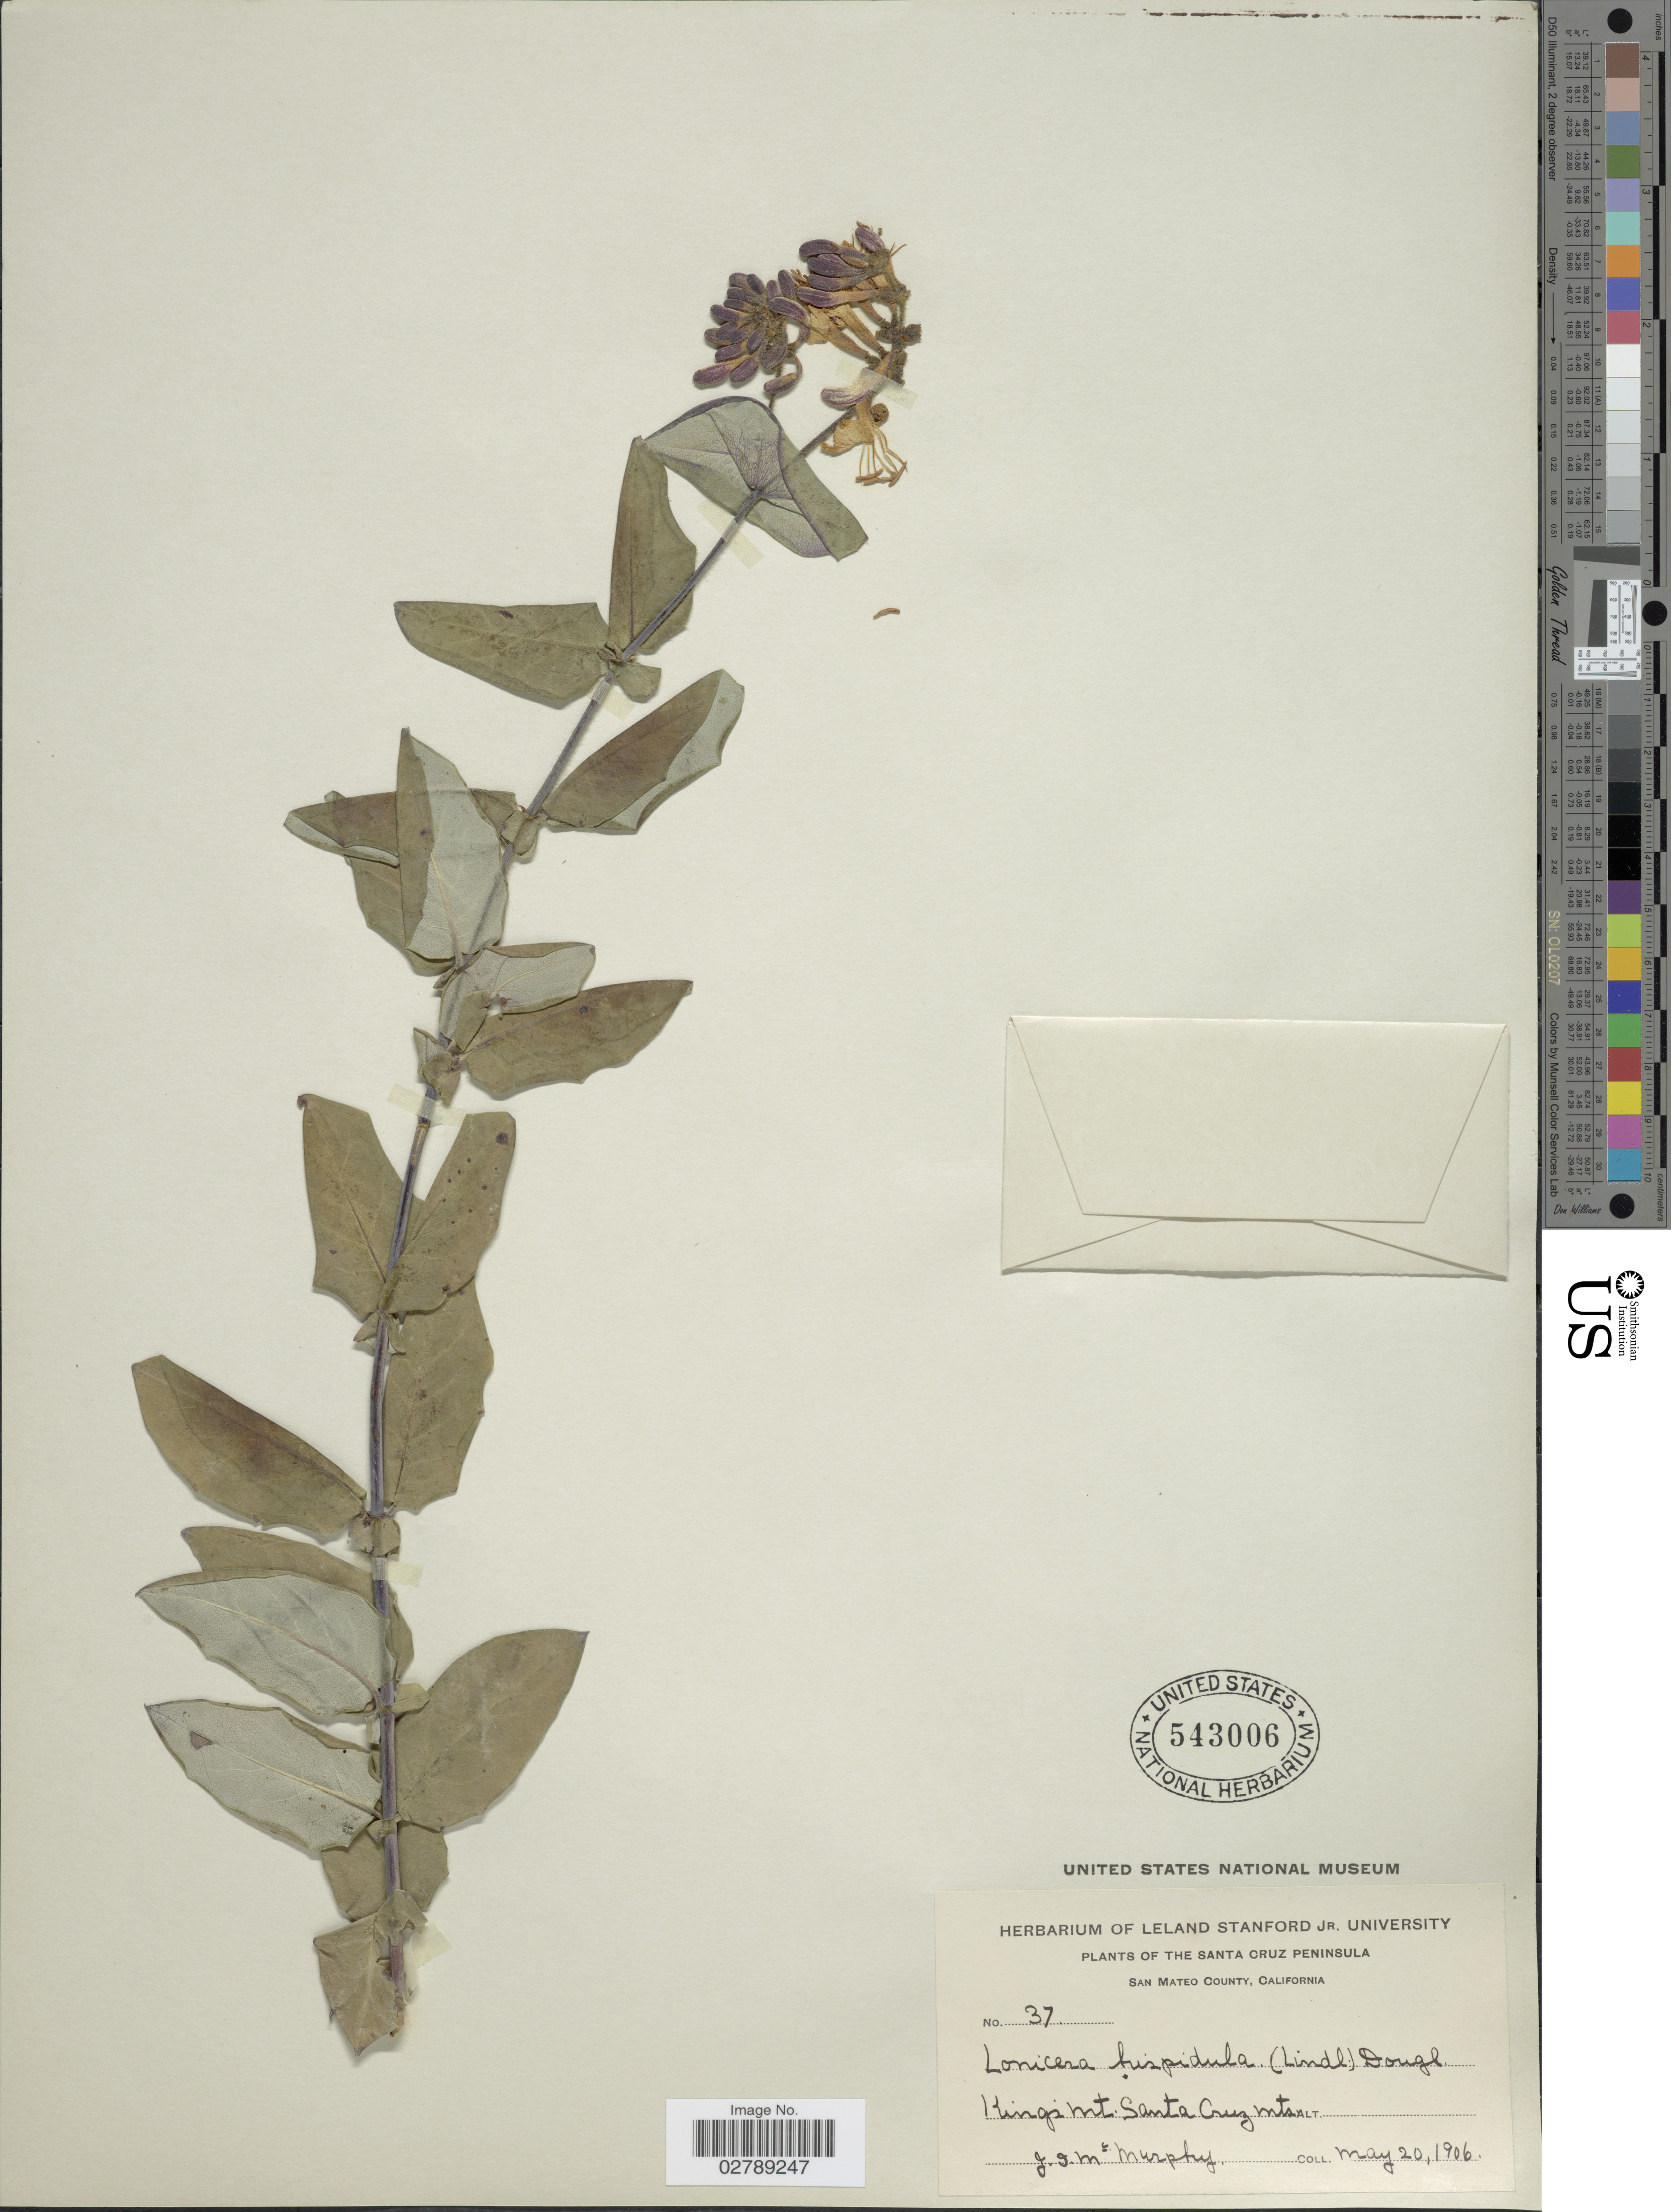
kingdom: Plantae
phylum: Tracheophyta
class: Magnoliopsida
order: Dipsacales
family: Caprifoliaceae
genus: Lonicera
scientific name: Lonicera hispidula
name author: Douglas ex Lindl.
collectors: J. McMurphy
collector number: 37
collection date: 1906-05-20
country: United States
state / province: California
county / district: San Mateo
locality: Santa Cruz Peninsula. San Mateo County. King's Mt. Santa Cruz Mts.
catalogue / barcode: US 543006